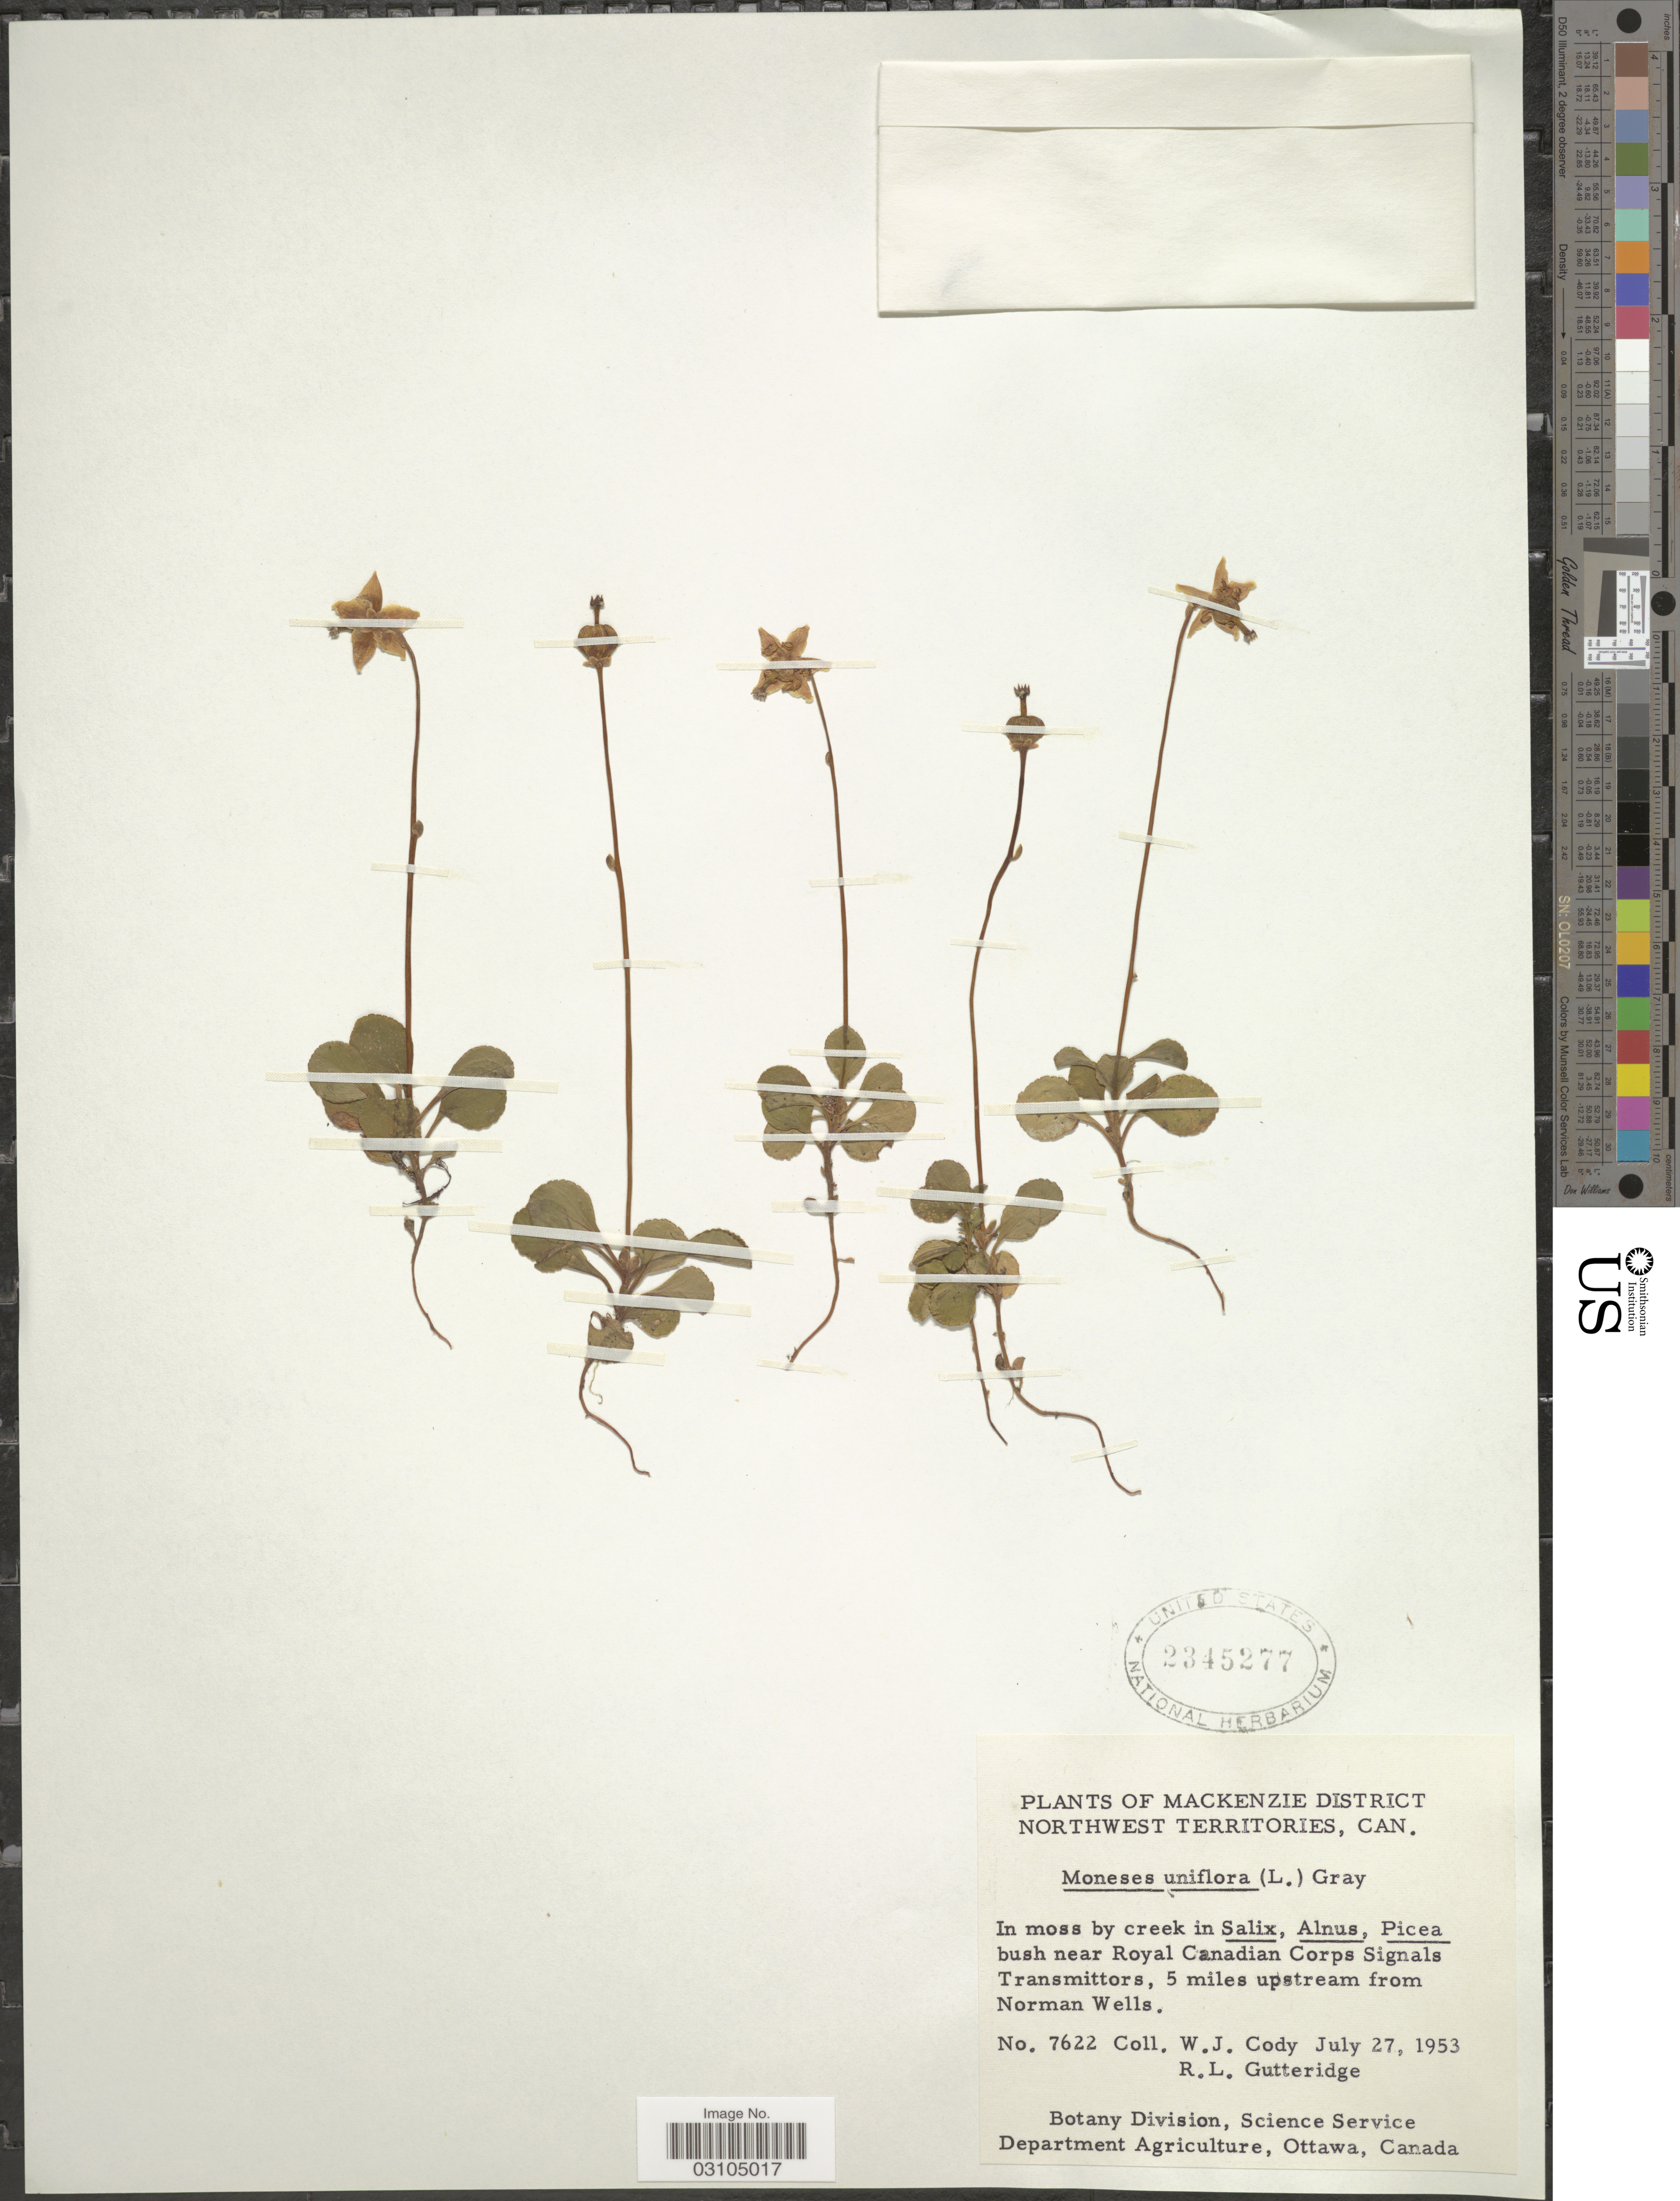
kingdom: Plantae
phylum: Tracheophyta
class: Magnoliopsida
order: Ericales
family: Ericaceae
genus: Moneses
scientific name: Moneses uniflora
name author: (L.) A. Gray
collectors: W. Cody & R. Gutteridge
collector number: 7622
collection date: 1953-07-27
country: Canada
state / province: Northwest Territories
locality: Mackenzie District, Northwest Territories, near Royal Canadian Corps Signals Transmittor's, 5 miles upstream from Norman Wells.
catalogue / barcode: US 2345277